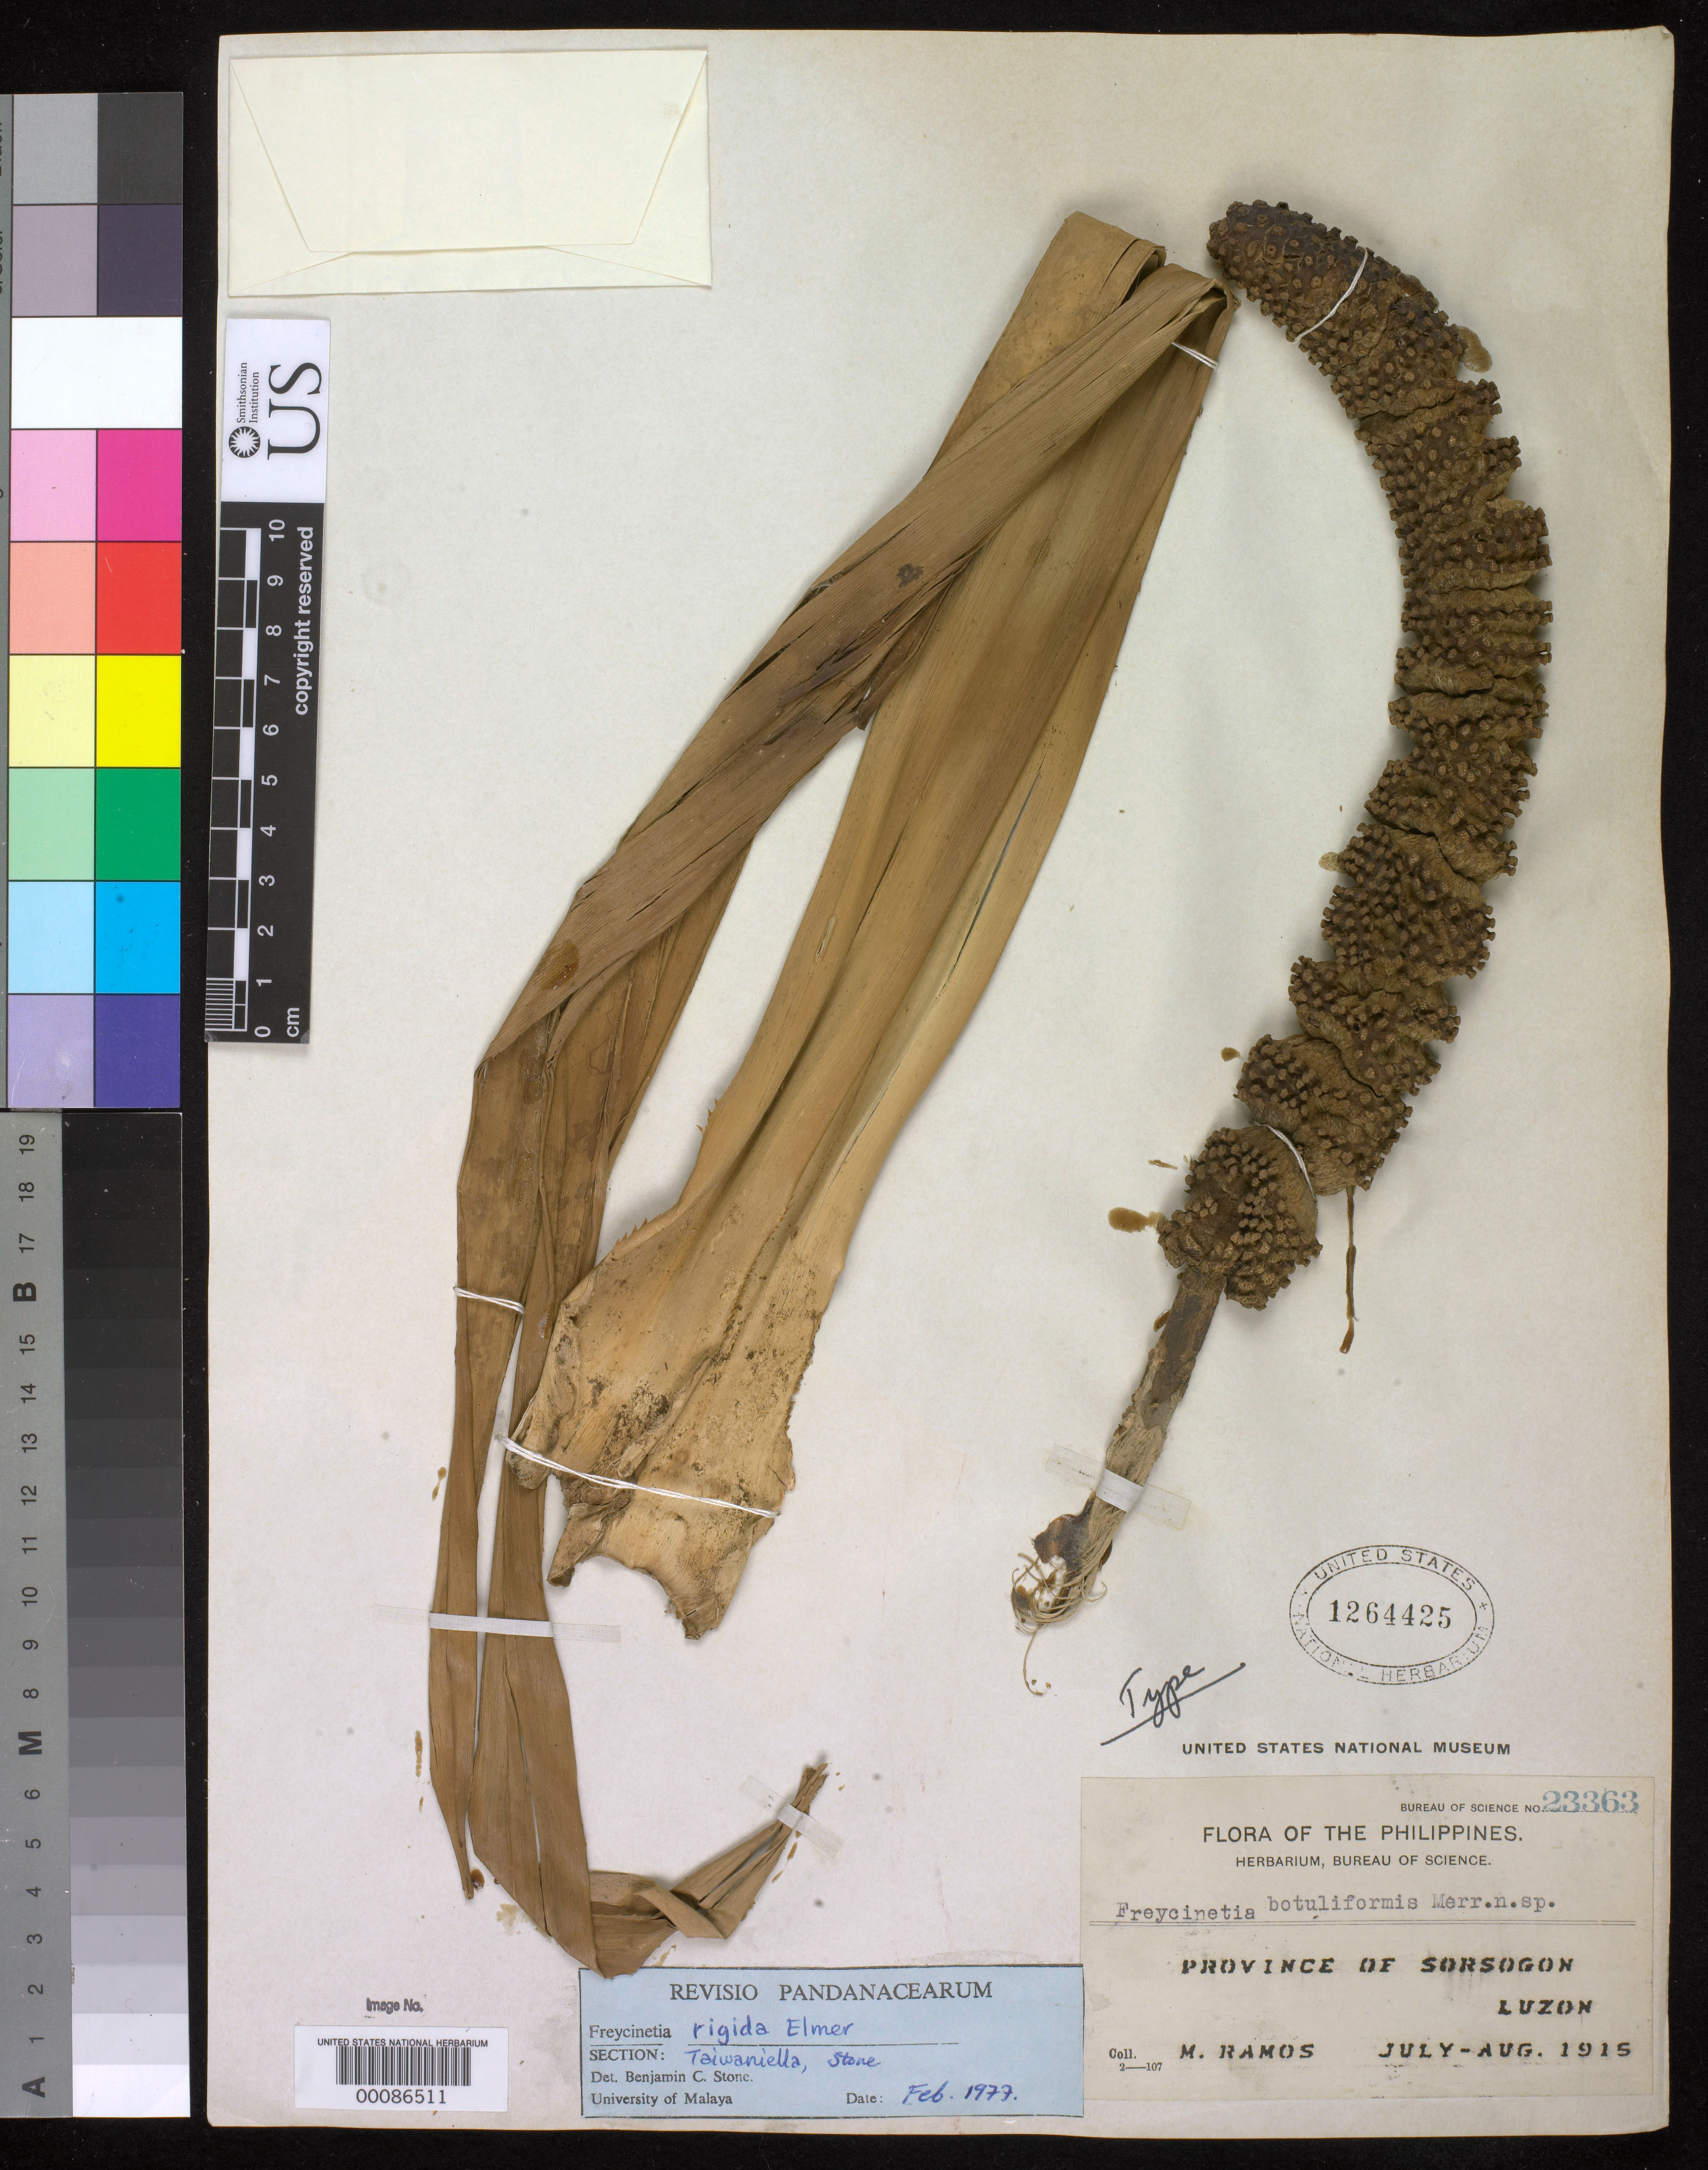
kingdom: Plantae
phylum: Tracheophyta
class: Liliopsida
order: Pandanales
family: Pandanaceae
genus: Freycinetia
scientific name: Freycinetia botuliformis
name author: Merr.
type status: Isotype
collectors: M. Ramos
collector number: Bur. Sci. 23363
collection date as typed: Sep 1915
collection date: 1915-09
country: Philippines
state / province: Bicol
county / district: Sorsogon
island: Luzon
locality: Mt. Lalao.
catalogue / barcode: US 1264425